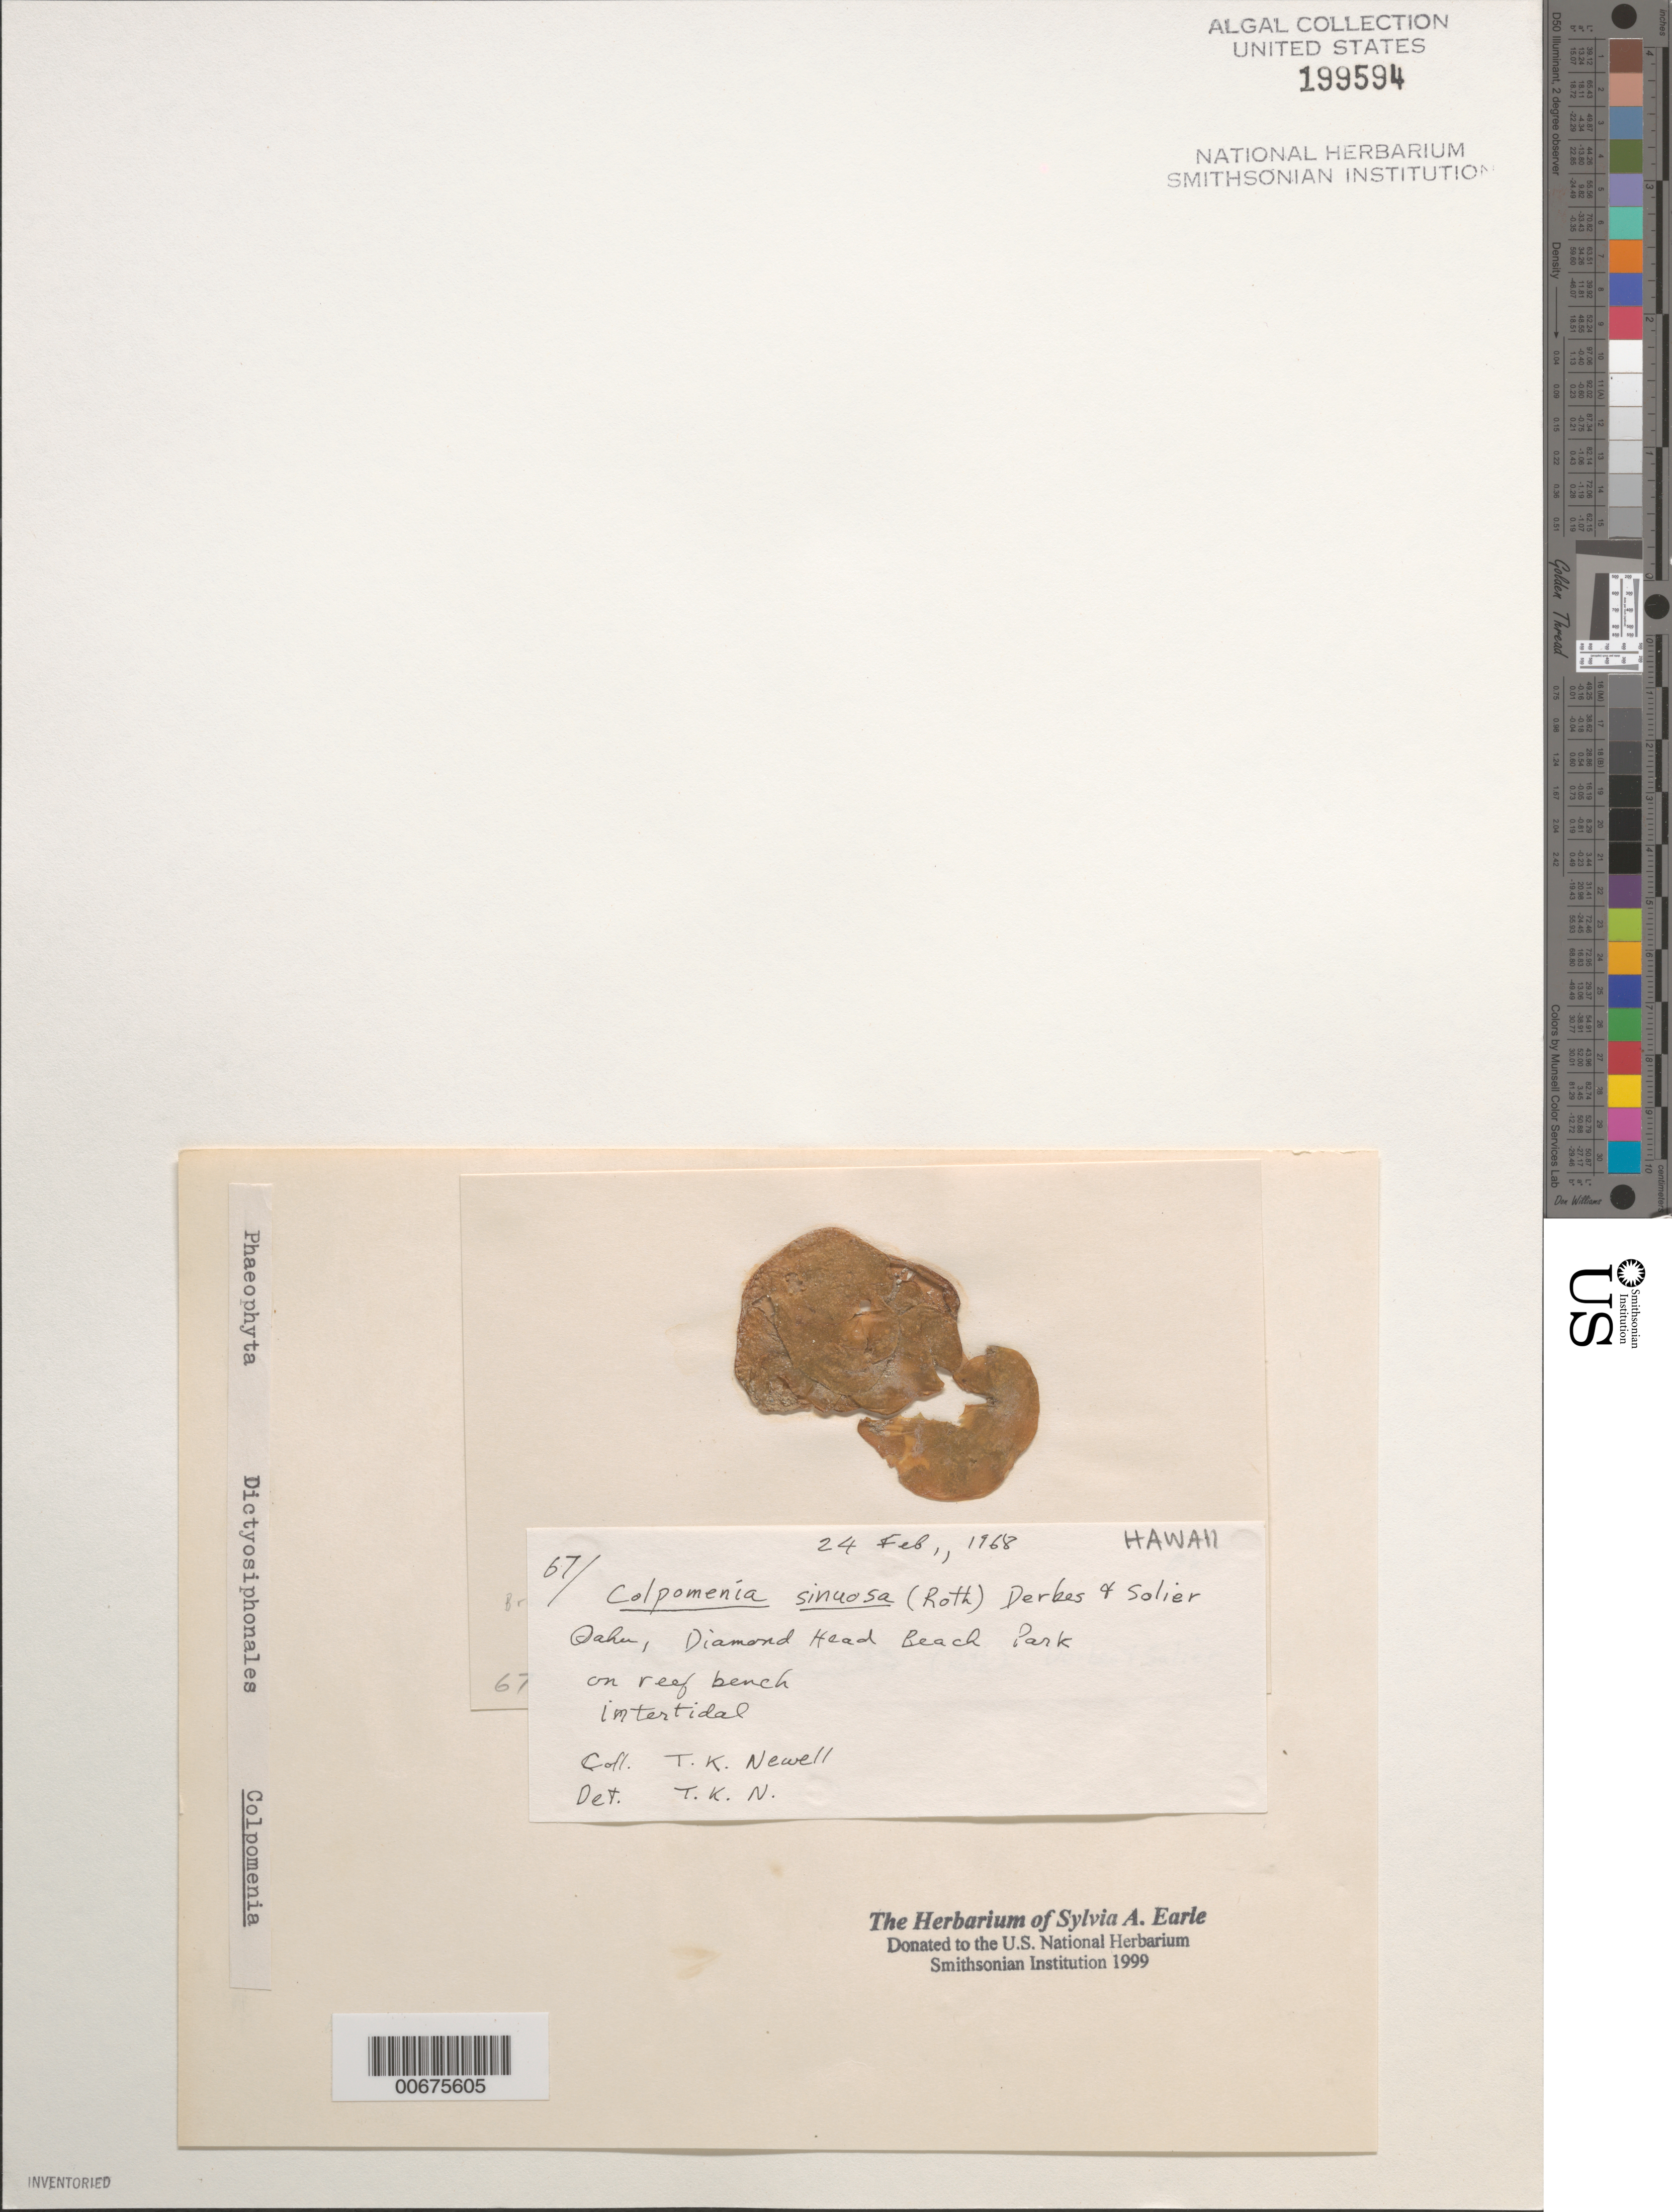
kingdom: Chromista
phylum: Ochrophyta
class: Phaeophyceae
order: Scytosiphonales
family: Scytosiphonaceae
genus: Colpomenia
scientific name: Colpomenia sinuosa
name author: (K. Mert. ex Roth) Derbes & Solier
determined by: Newell, Thomas K.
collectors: T. K. Newell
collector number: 67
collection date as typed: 24 Feb 1968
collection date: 1968-02-24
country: United States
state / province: Hawaii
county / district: Honolulu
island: Oahu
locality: Diamond Head Beach Park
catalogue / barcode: US 199594